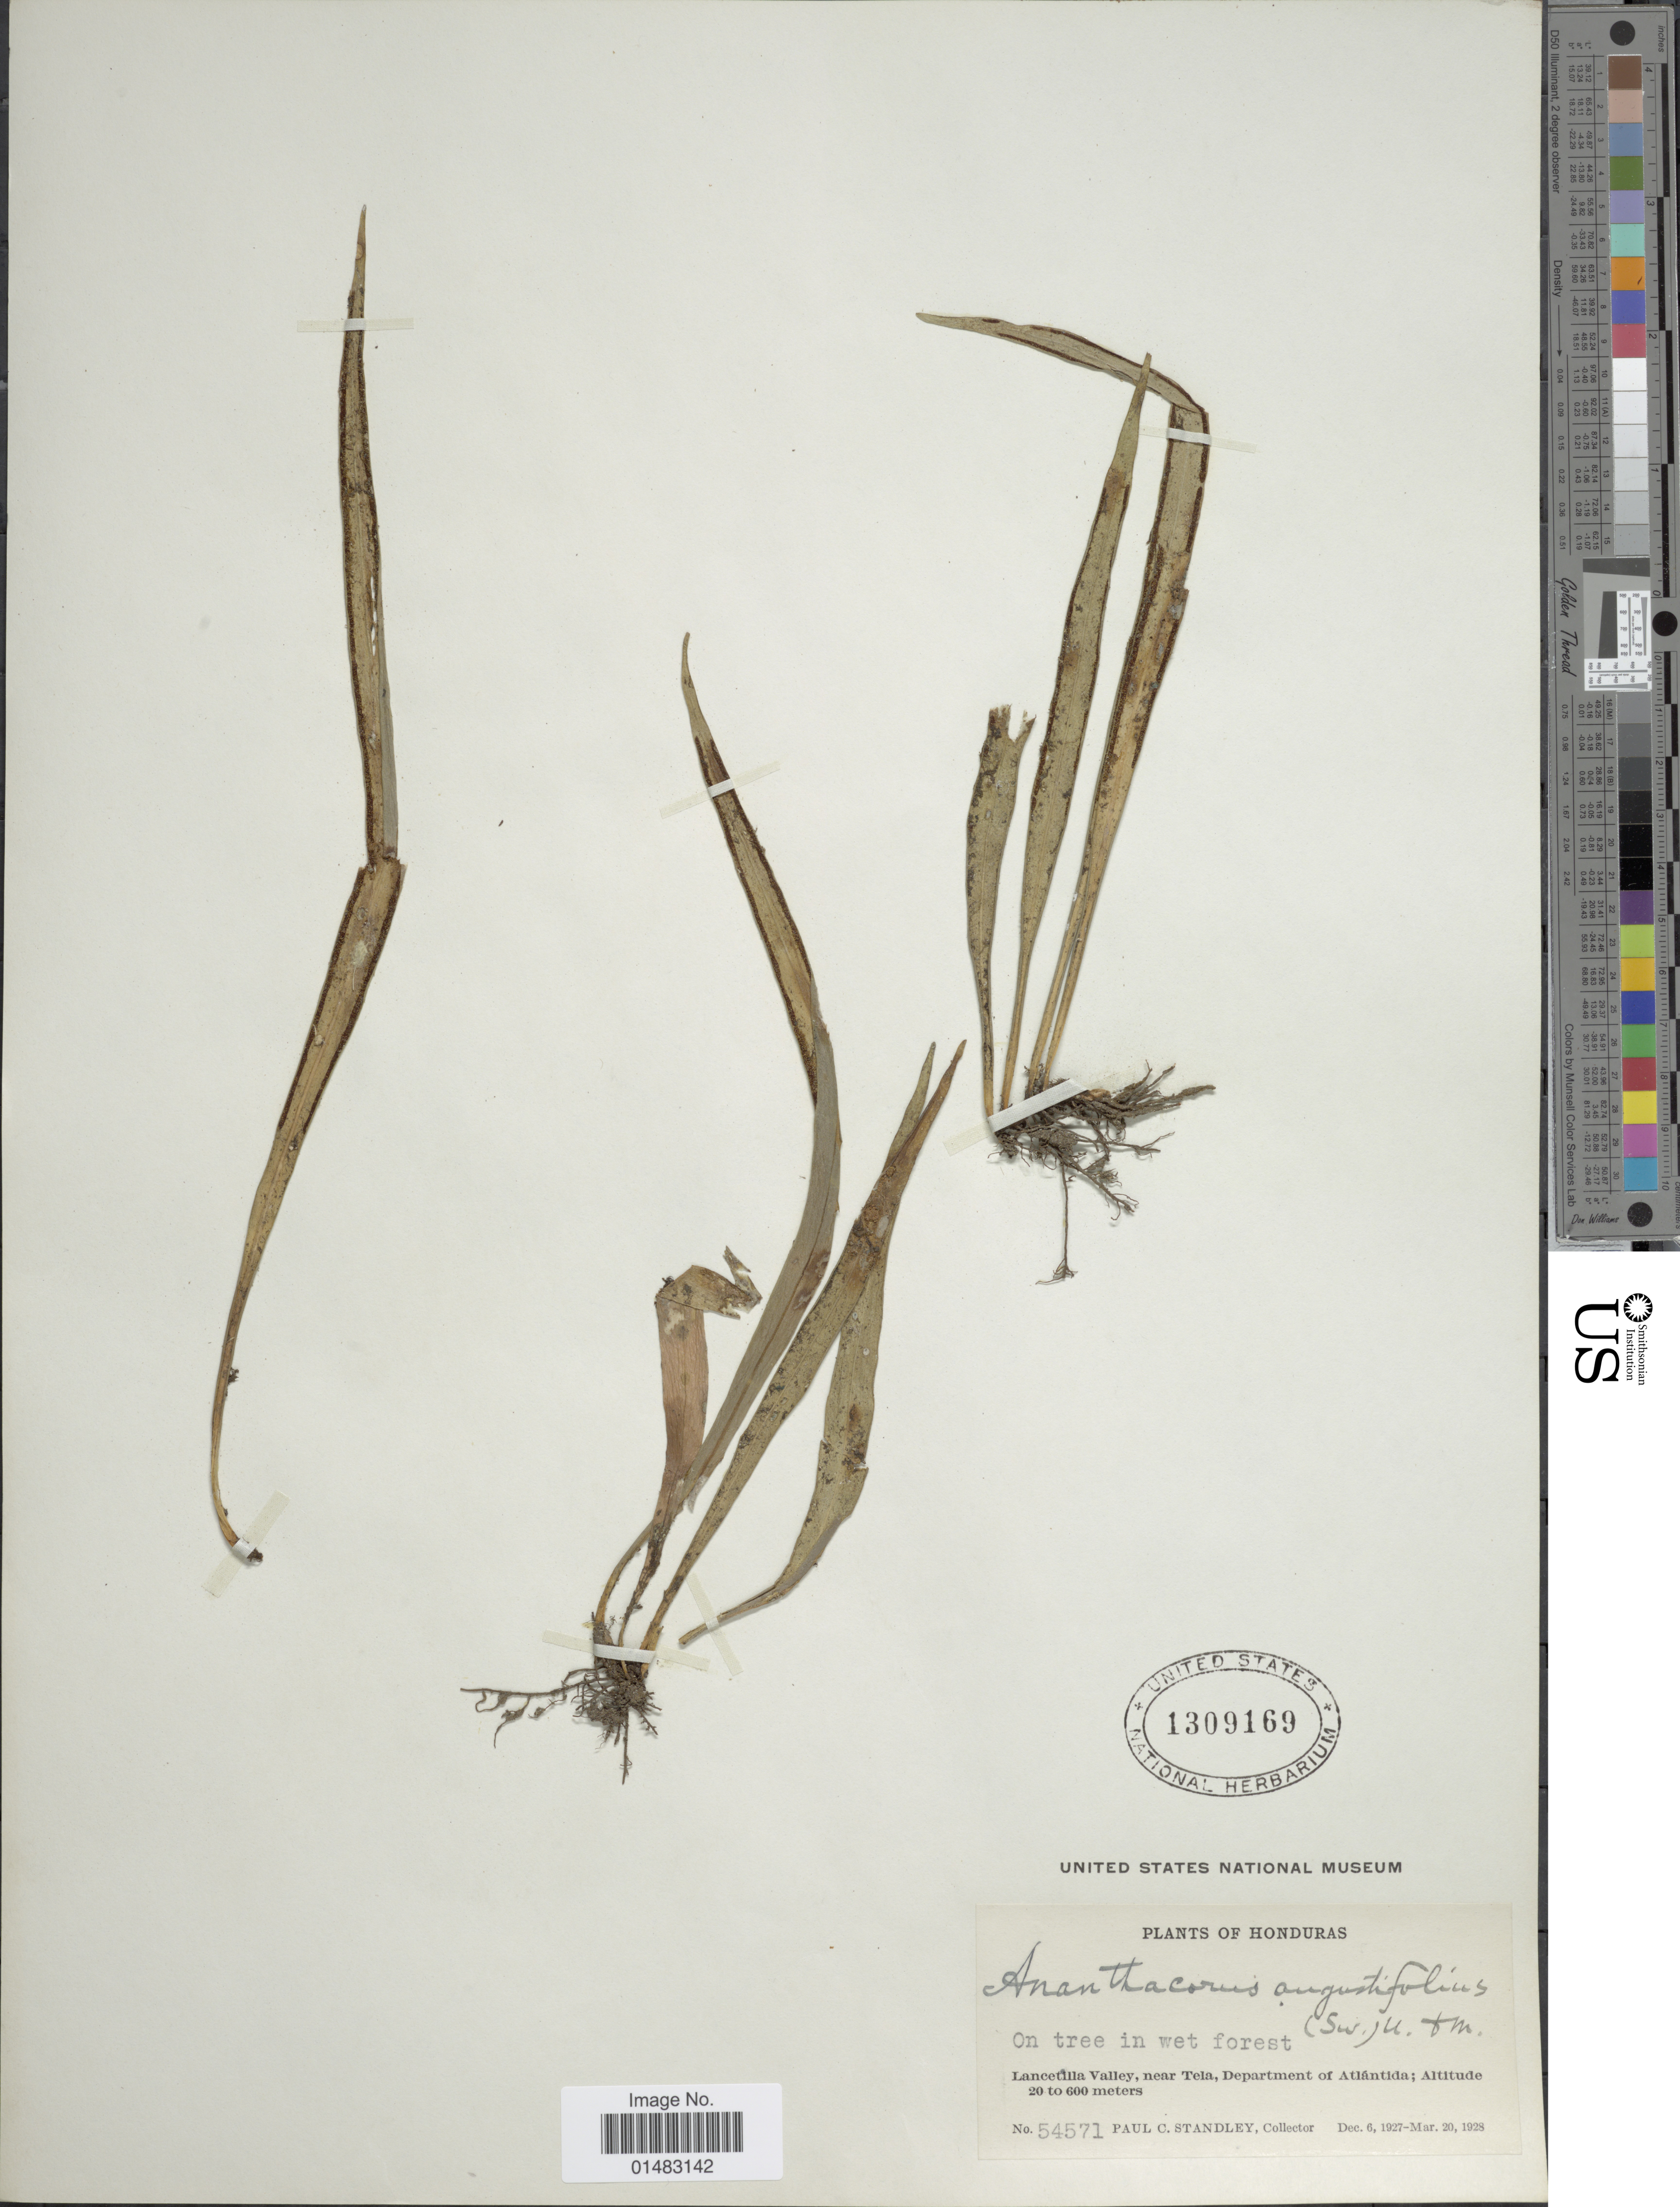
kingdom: Plantae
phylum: Tracheophyta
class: Polypodiopsida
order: Polypodiales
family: Pteridaceae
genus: Ananthacorus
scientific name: Ananthacorus angustifolius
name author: (Sw.) Underw. & Maxon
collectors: P. C. Standley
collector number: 54571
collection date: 1927-12-06/1928-03-20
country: Honduras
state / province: Atlántida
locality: Lancetilla Valley, near Tela, Department of Atlandia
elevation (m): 20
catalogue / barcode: US 1306169